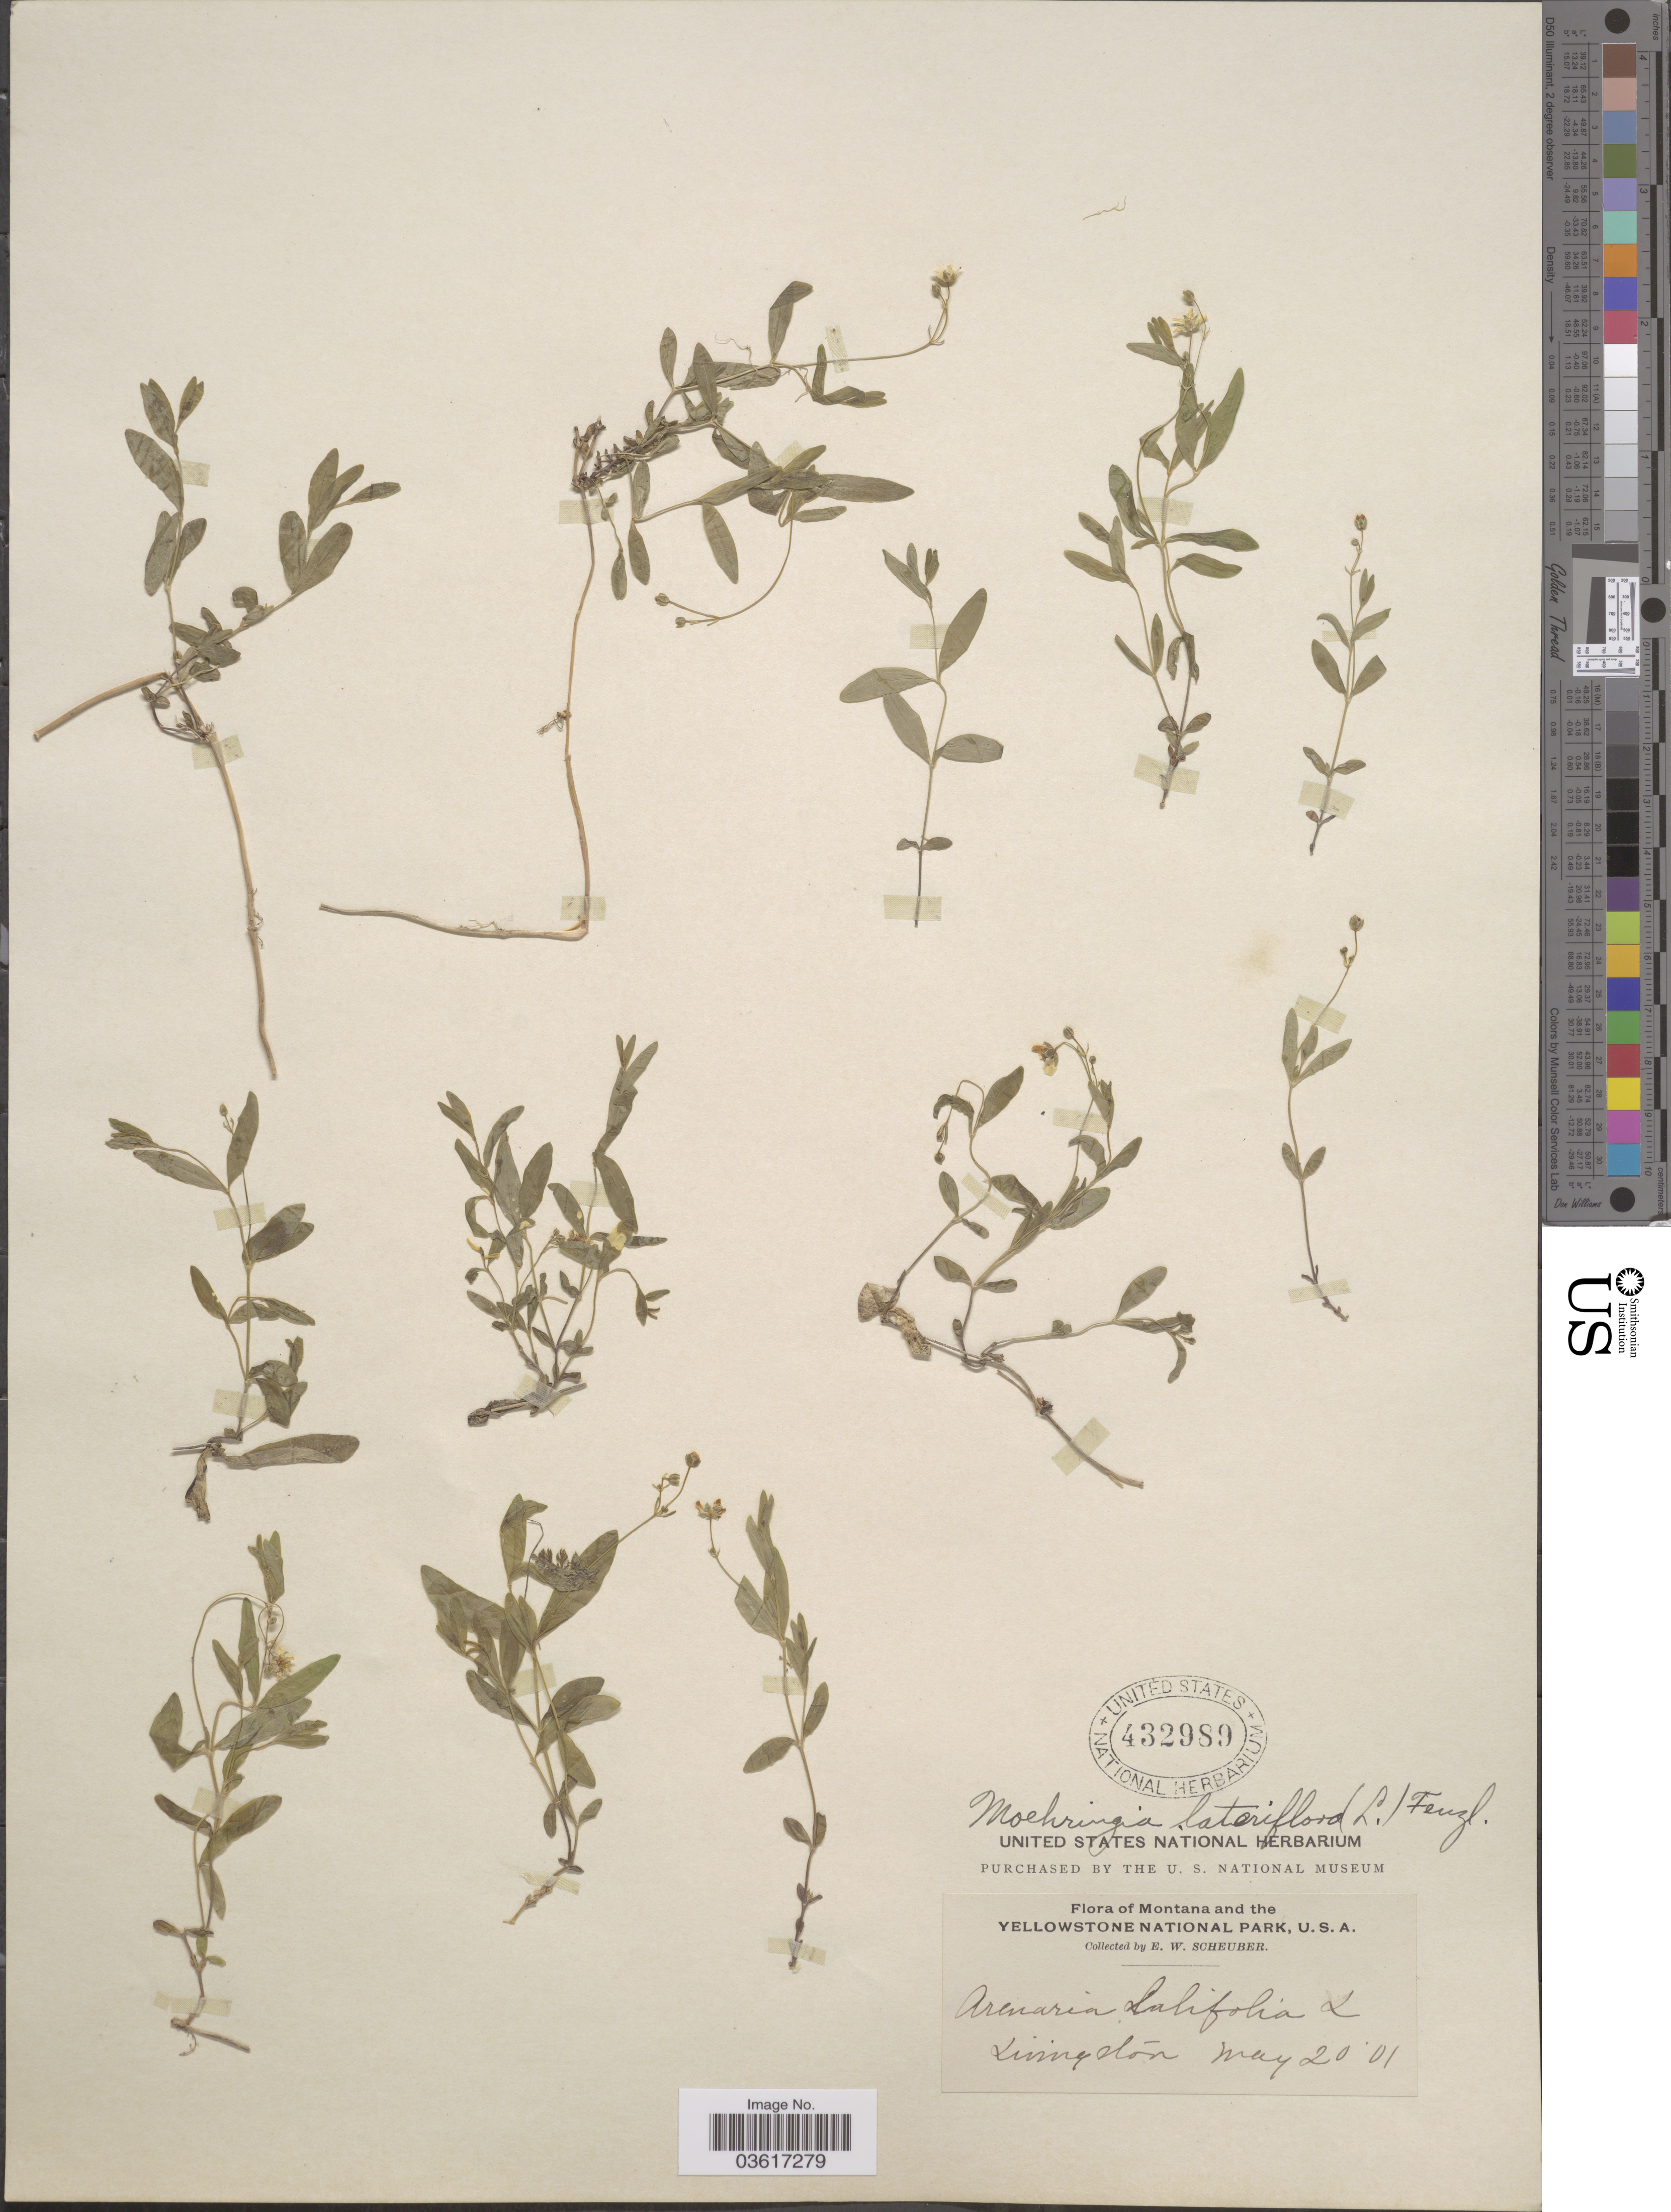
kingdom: Plantae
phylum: Tracheophyta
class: Magnoliopsida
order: Caryophyllales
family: Caryophyllaceae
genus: Moehringia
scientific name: Moehringia lateriflora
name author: (L.) Fenzl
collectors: E. Scheuber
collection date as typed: Transcribed d/m/y: 20/5/1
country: United States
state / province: Montana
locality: Yellowstone National Park, U.S.A. Livingston.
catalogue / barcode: US 432989